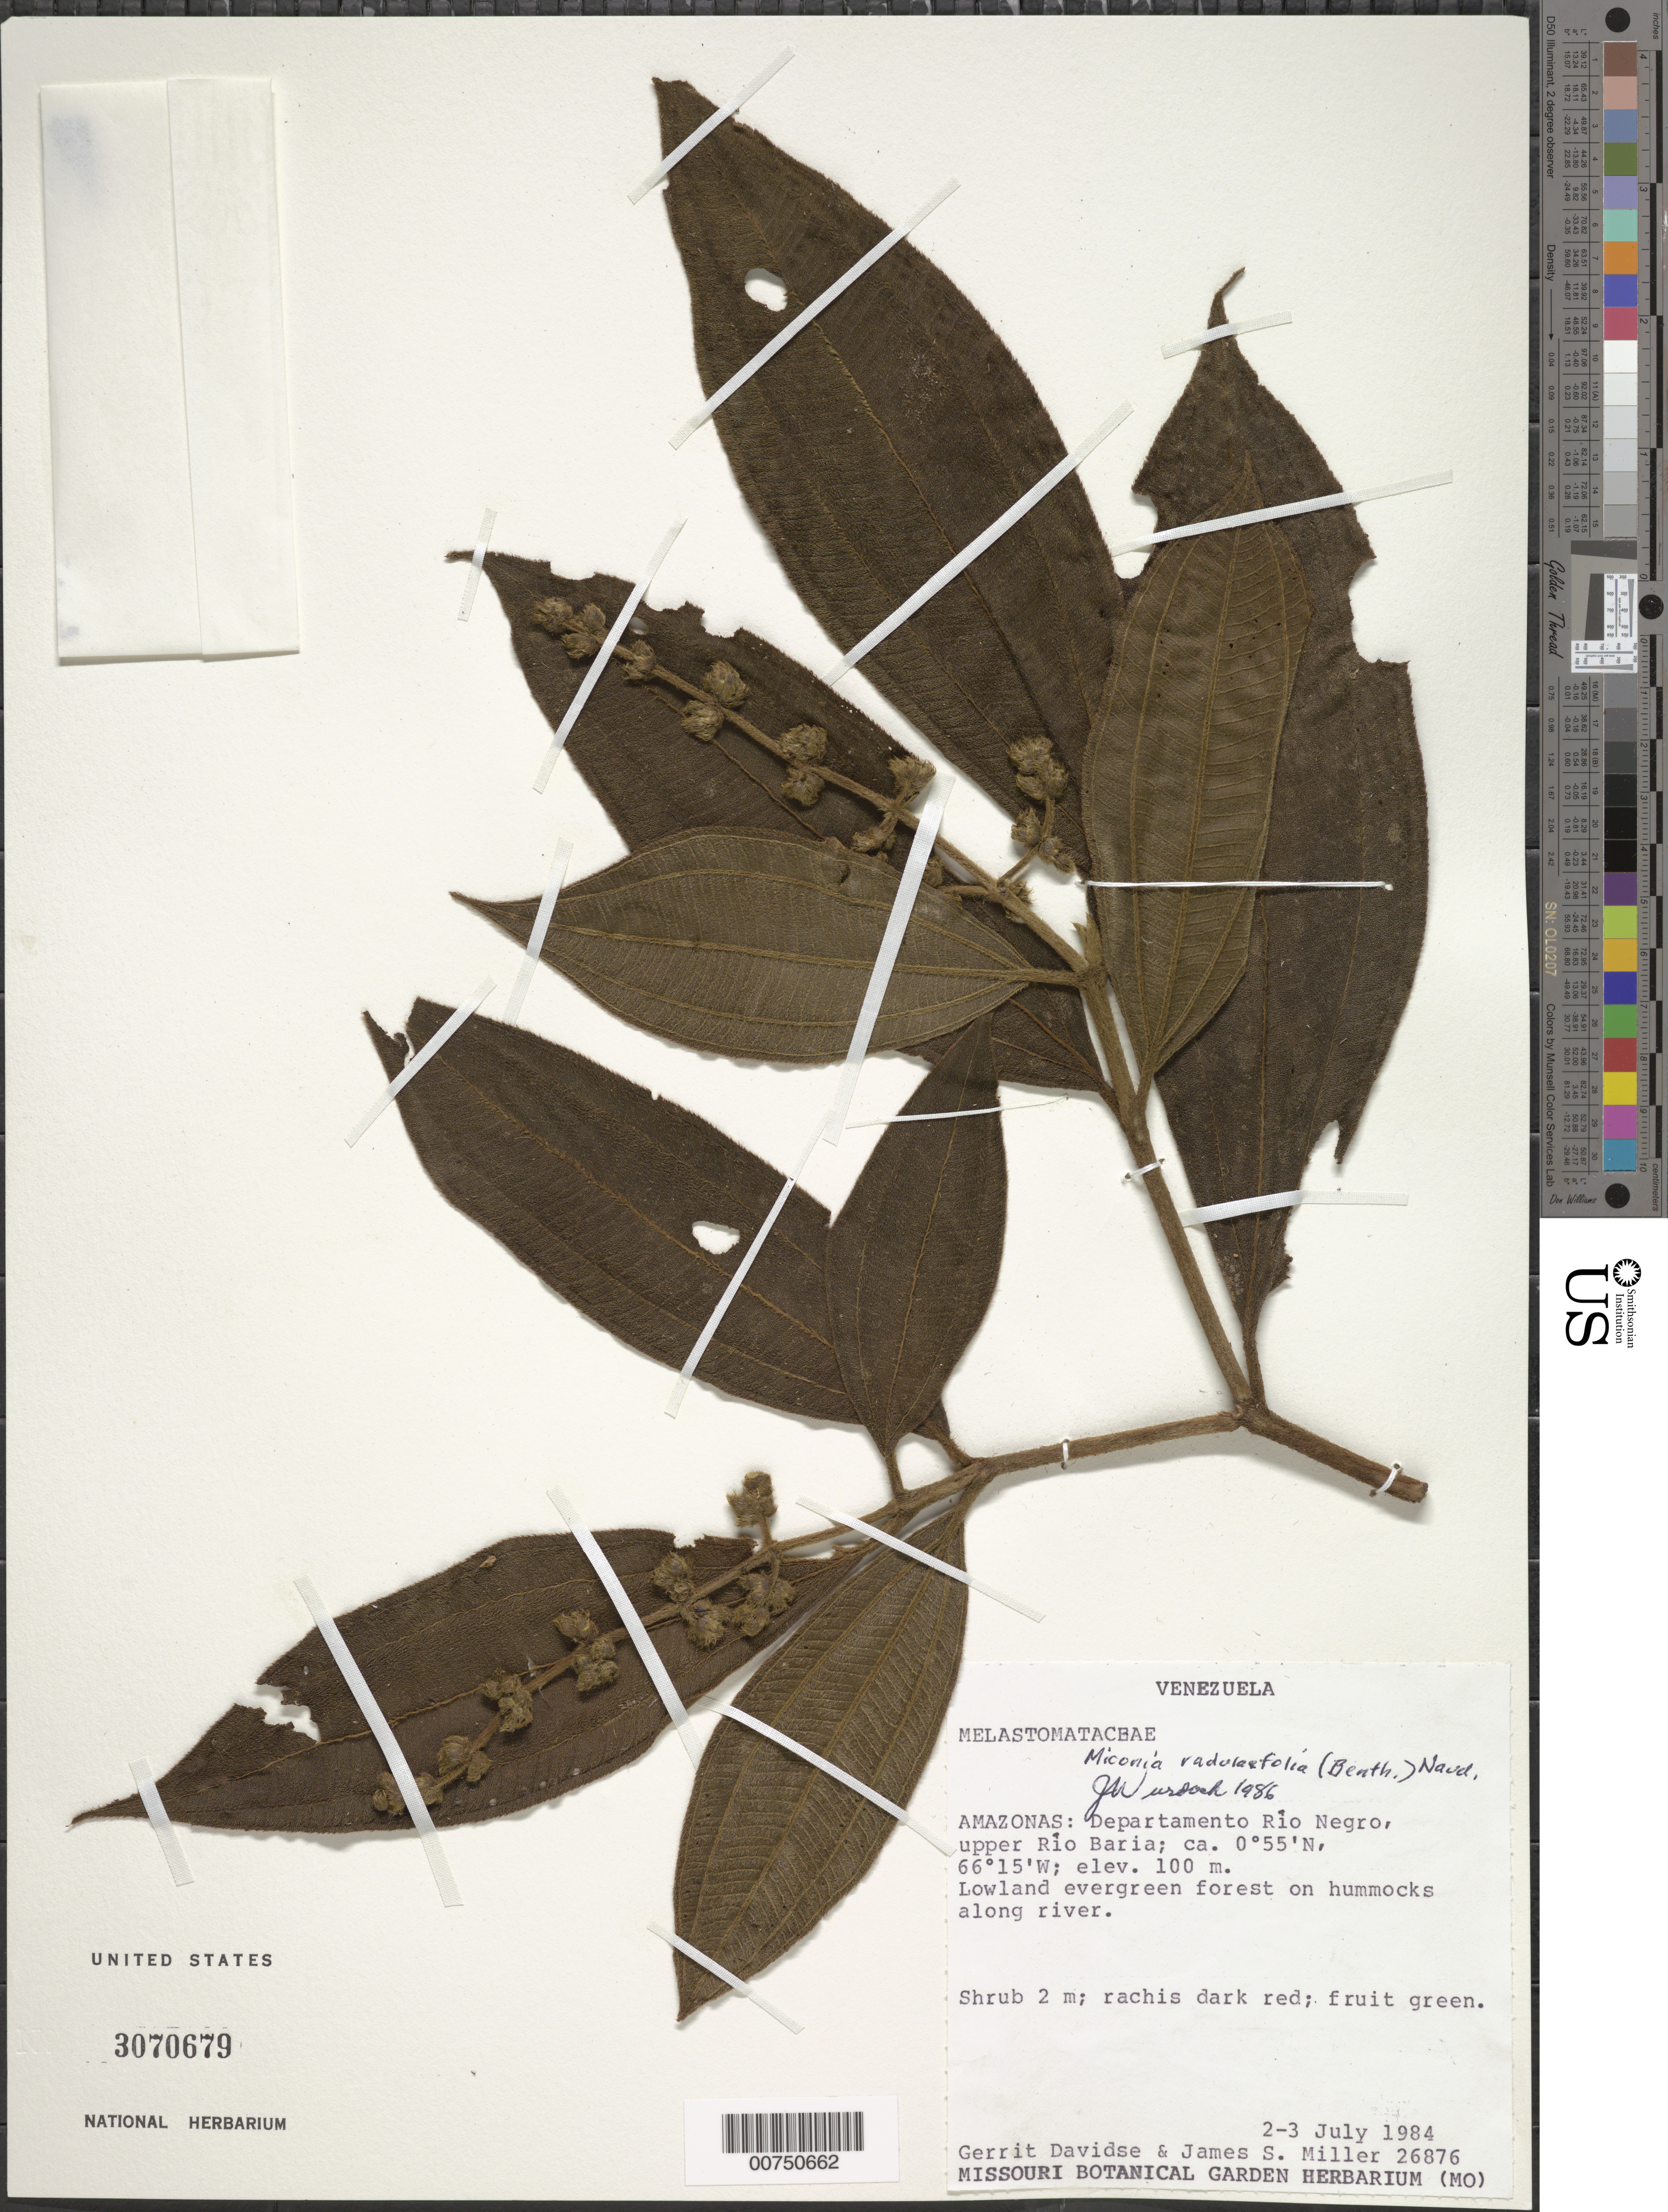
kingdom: Plantae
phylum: Tracheophyta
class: Magnoliopsida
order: Myrtales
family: Melastomataceae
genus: Miconia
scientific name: Miconia radulifolia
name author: (Benth.) Naudin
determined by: Wurdack, John J., (US), US (UNITED STATES)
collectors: G. Davidse & J. S. Miller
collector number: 26876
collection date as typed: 2-Jul-84 and 3-Jul-84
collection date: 1984-07-02,1984-07-03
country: Venezuela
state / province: Amazonas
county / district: Río Negro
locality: Río Baria, upper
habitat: Lowland evergreen forest on hummocks along river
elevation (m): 100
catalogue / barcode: US 3070679